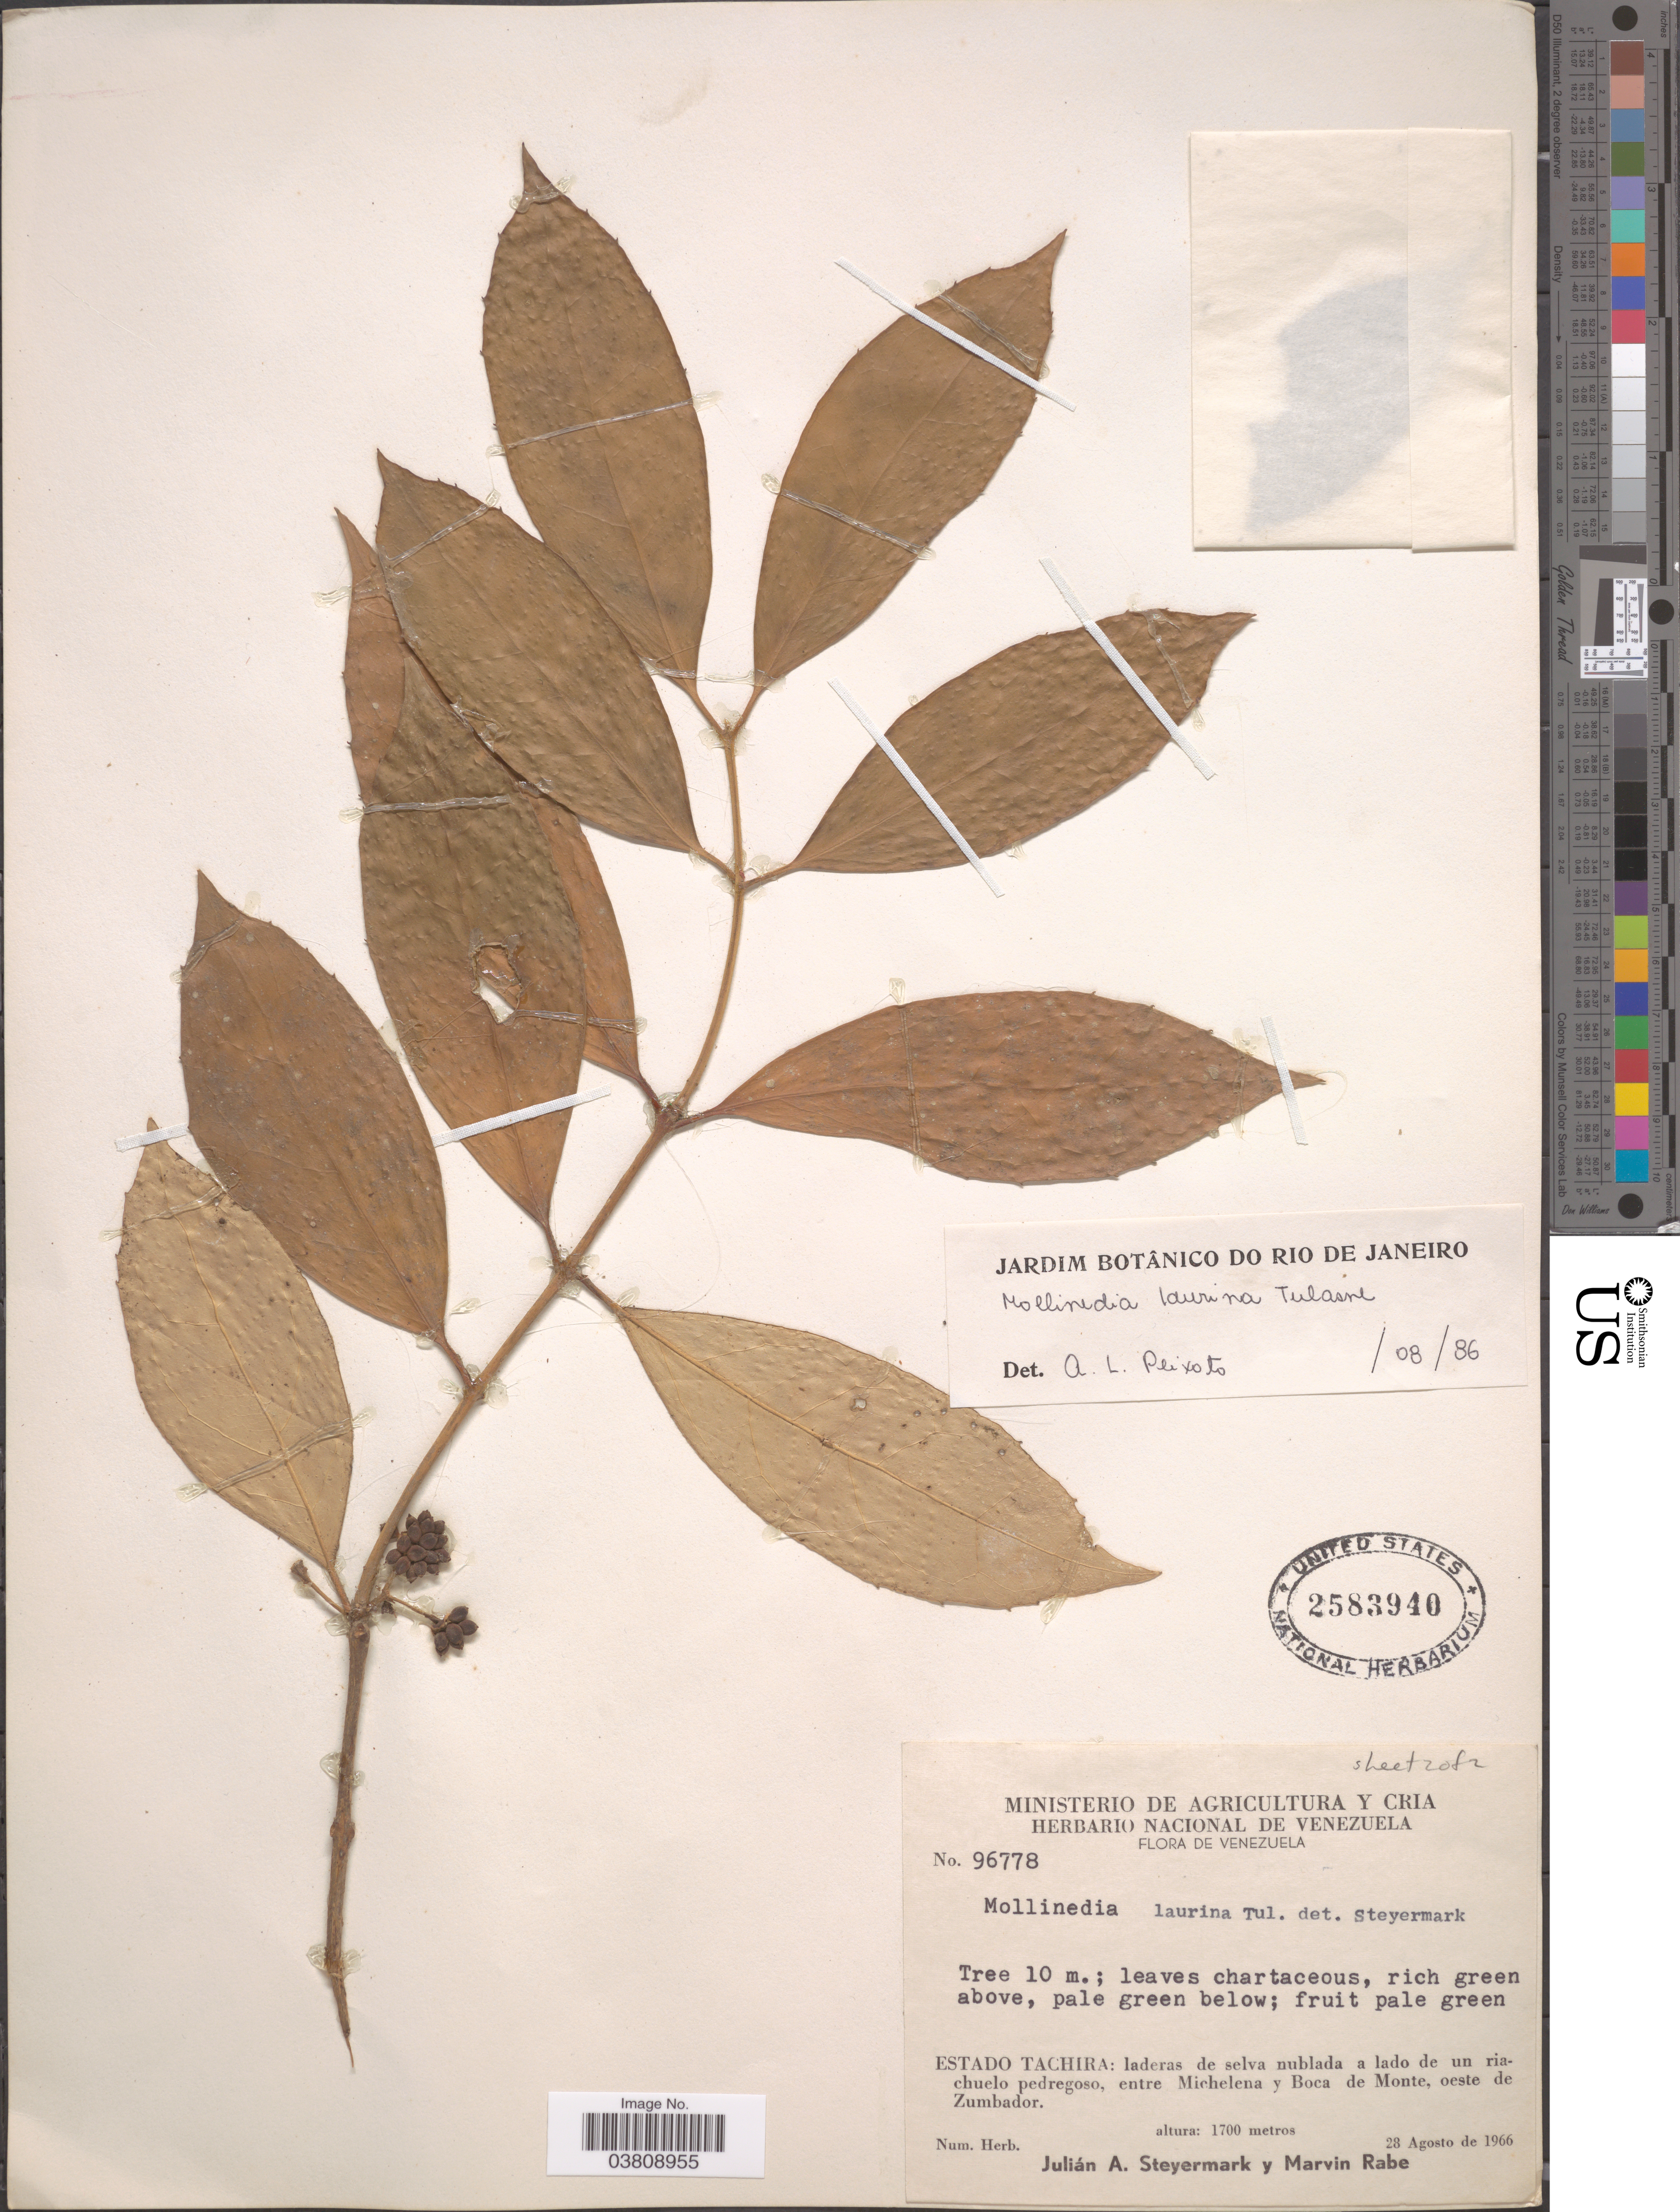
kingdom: Plantae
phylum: Tracheophyta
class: Magnoliopsida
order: Laurales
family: Monimiaceae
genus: Mollinedia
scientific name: Mollinedia laurina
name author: Tul.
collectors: J. Steyermark & M. Rabe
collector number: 96778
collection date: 1966-08-28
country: Venezuela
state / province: Tachira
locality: Laderas de selva nublada a lado de un riachuelo pedregoso, entre Michelena Y Boca de Monte, oeste de Zumbador.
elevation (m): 1700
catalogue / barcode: US 2583940